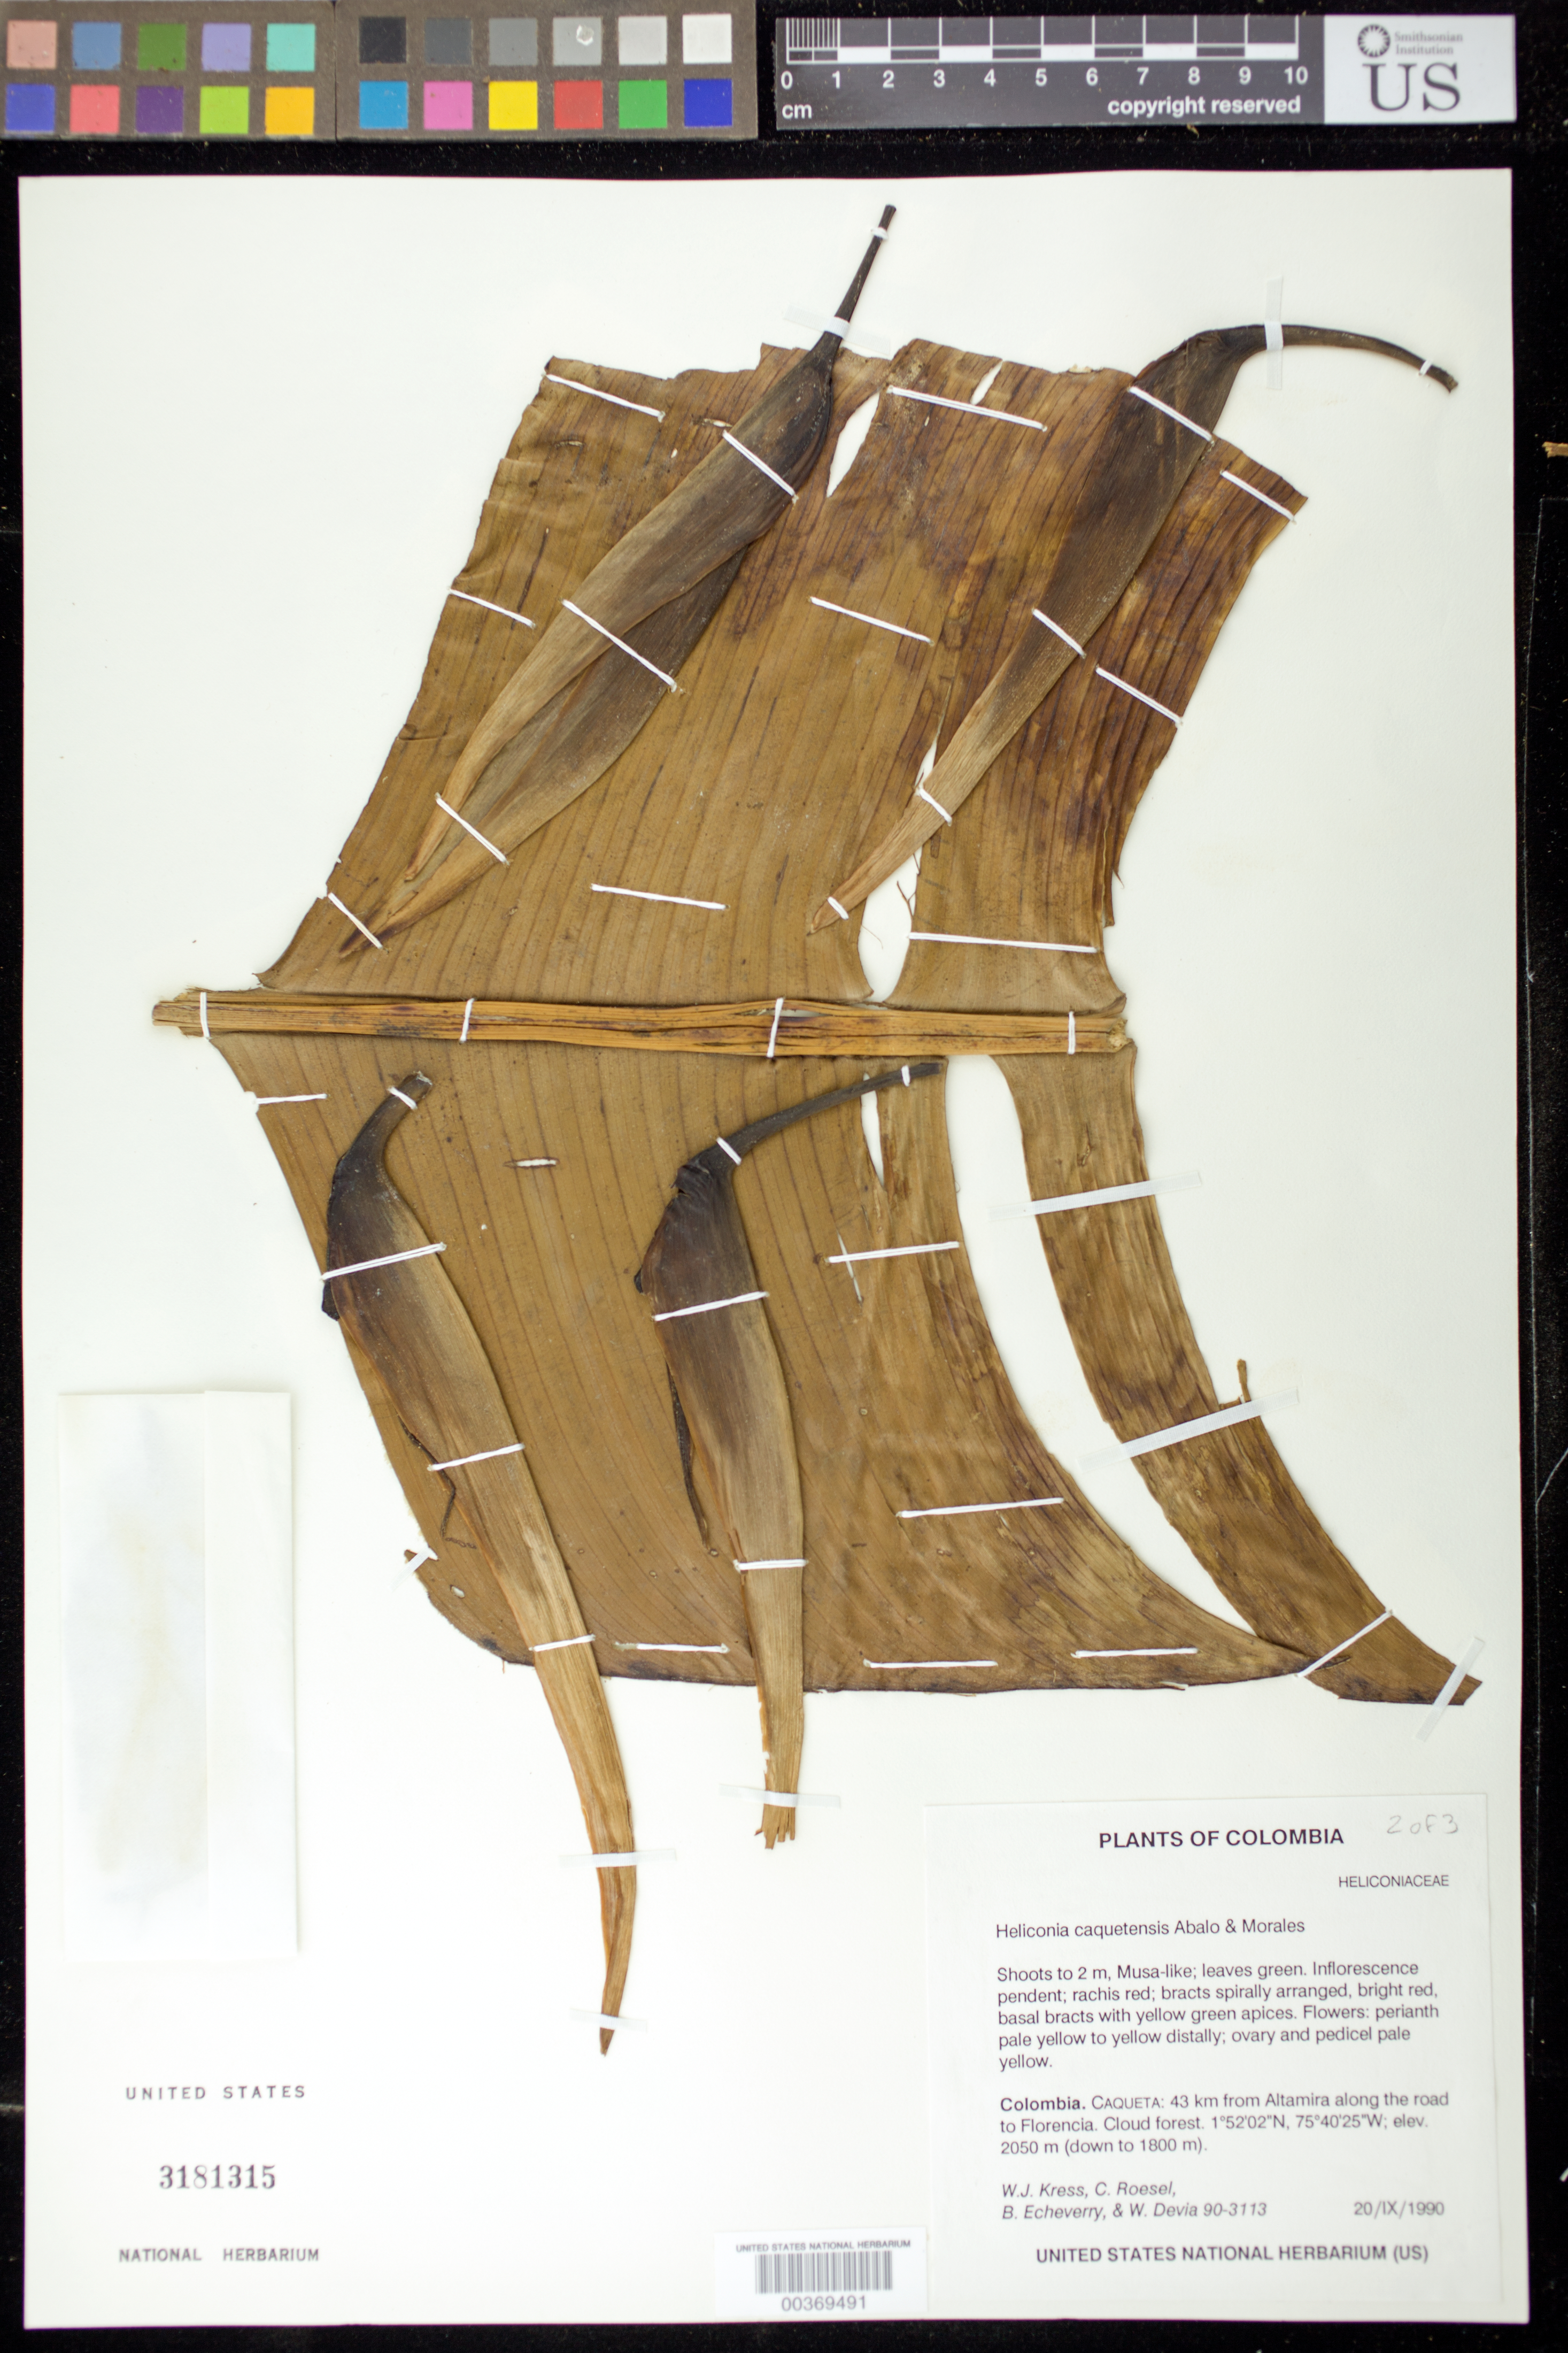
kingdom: Plantae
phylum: Tracheophyta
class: Liliopsida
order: Zingiberales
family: Heliconiaceae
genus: Heliconia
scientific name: Heliconia caquetensis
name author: Abalo & G. Morales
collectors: W. J. Kress, C. S. Roesel, B. Echeverry & W. Devia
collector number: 90-3113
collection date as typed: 20 Sep 1990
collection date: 1990-09-20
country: Colombia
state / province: Caquetá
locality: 43 km from Altamira along road to Florencia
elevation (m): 1800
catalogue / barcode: US 3181315